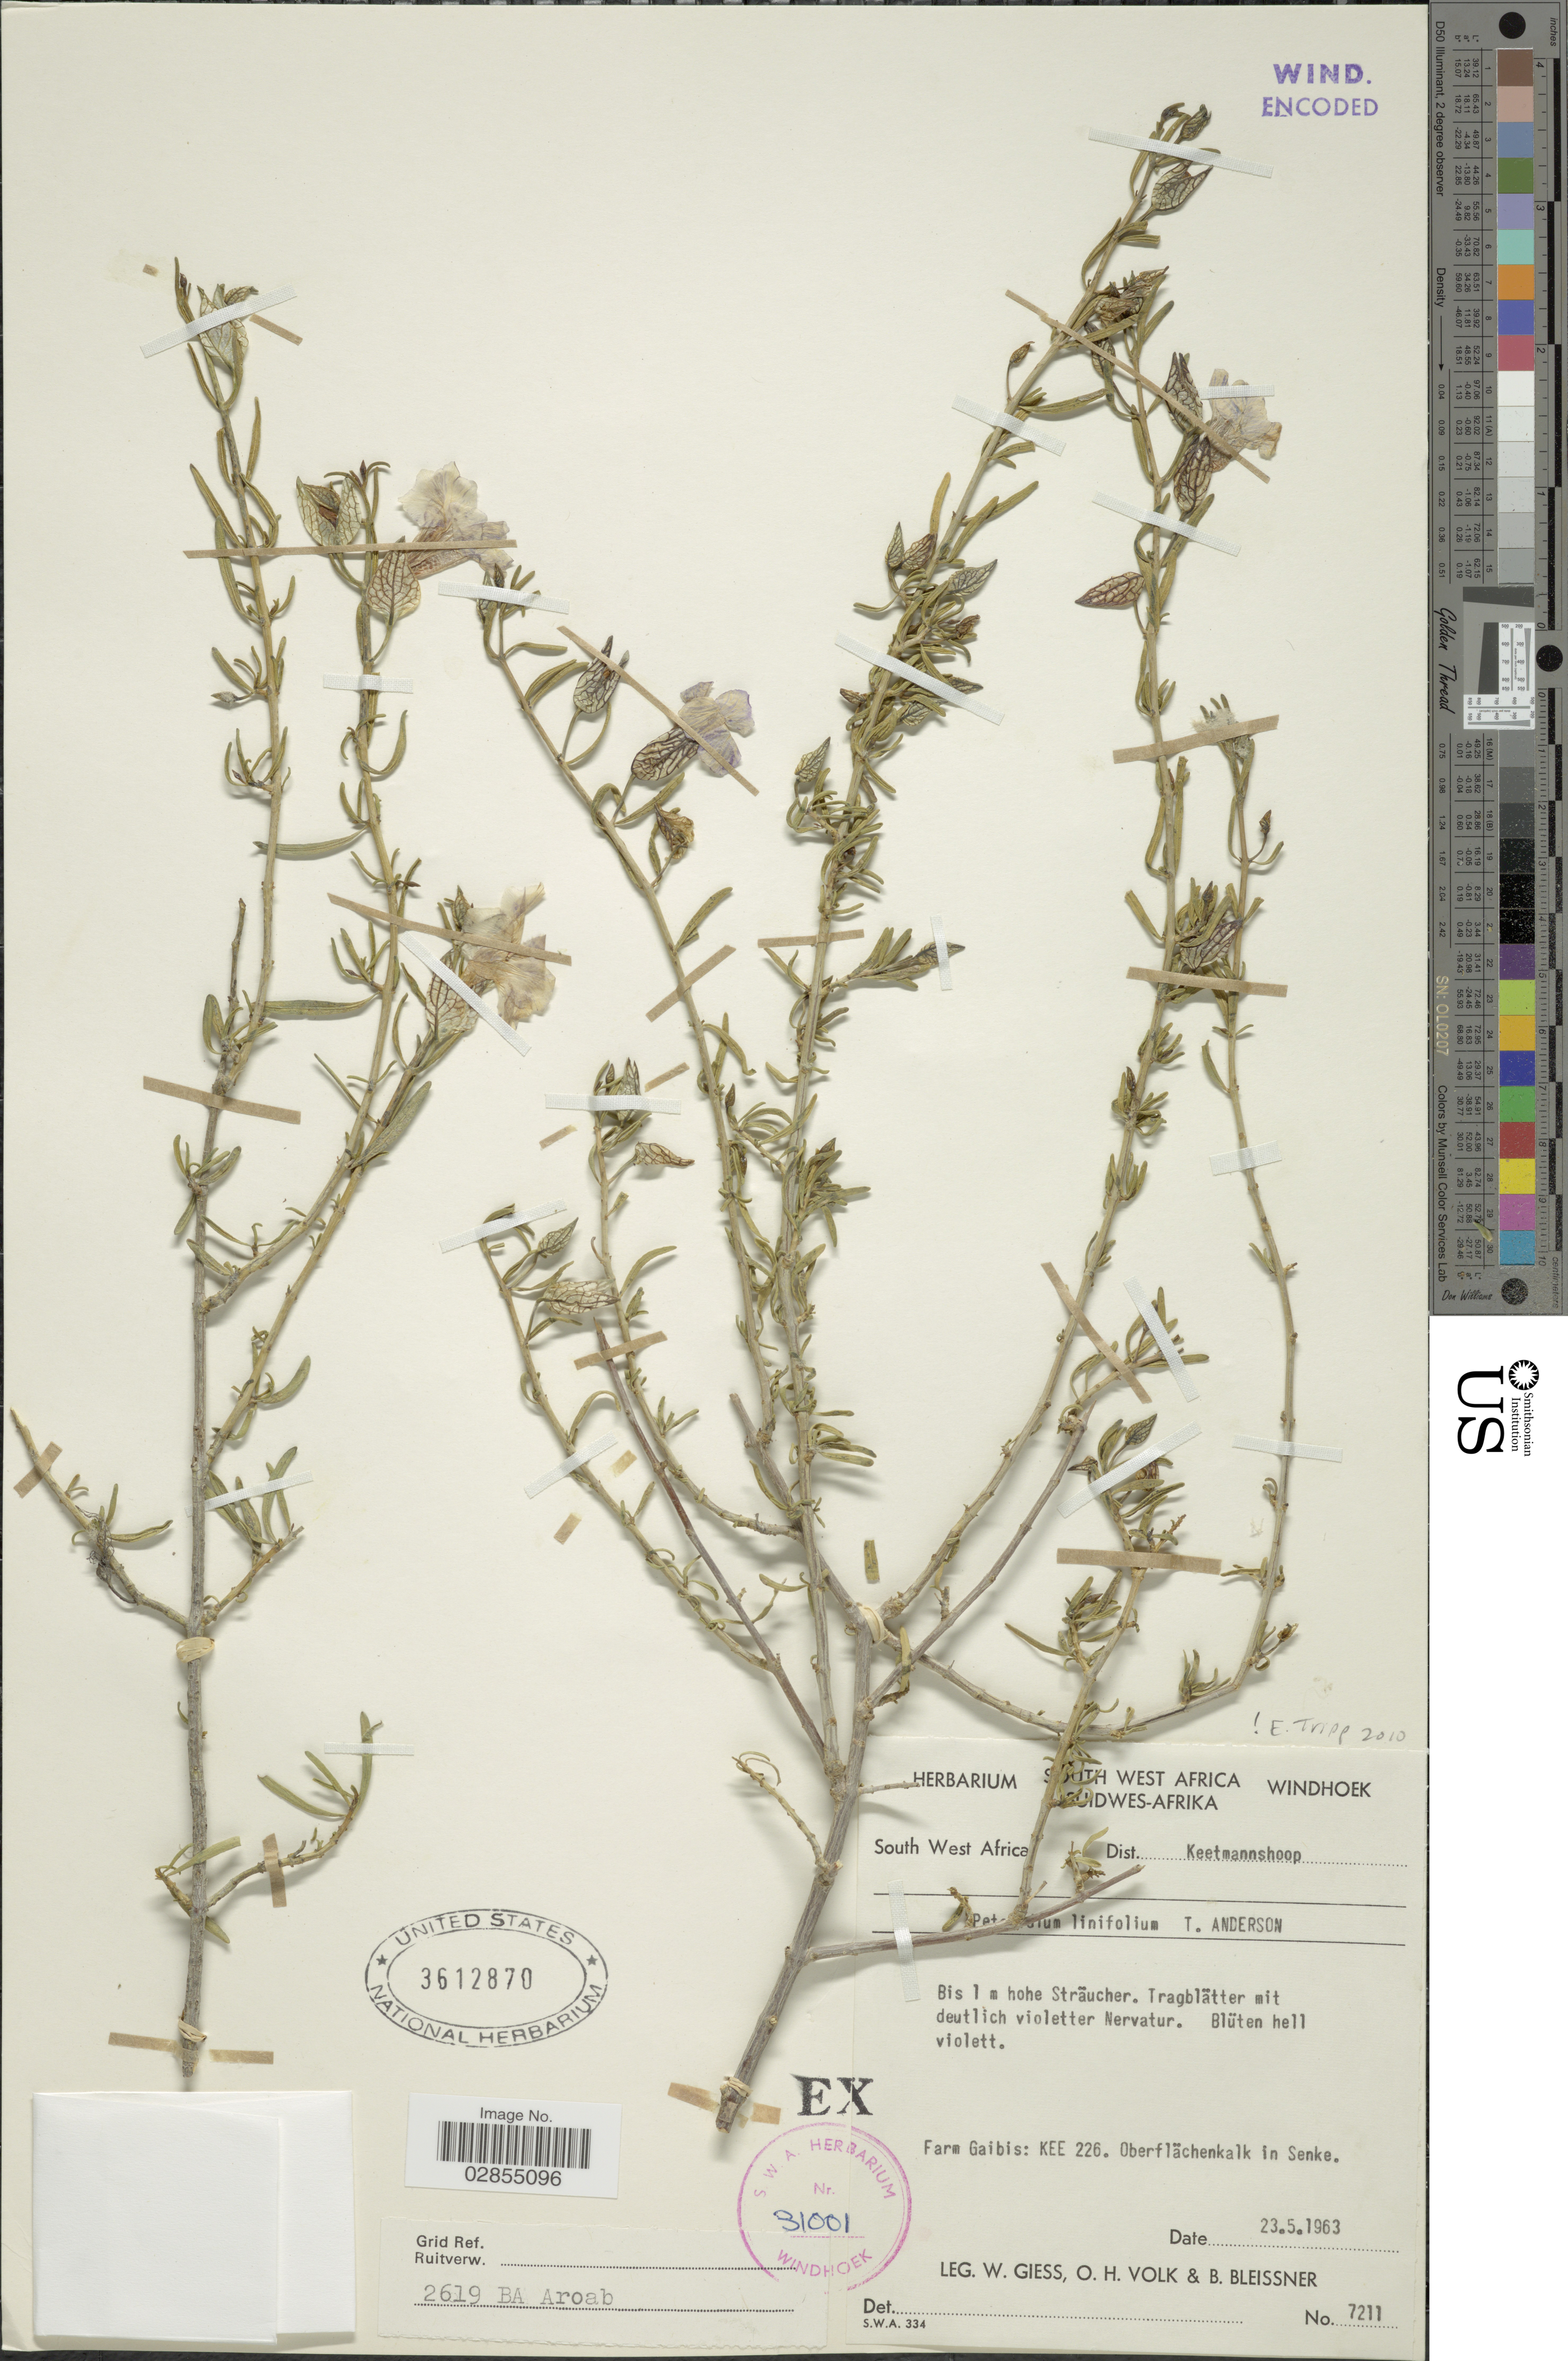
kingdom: Plantae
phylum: Tracheophyta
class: Magnoliopsida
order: Lamiales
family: Acanthaceae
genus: Petalidium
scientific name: Petalidium linifolium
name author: T. Anderson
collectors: W. Giess, O. Volk & B. Bleissner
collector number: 7211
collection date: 1963-05-23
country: Namibia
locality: South West Africa, Dist. Keetmannshoop, Farm Gaibis, KEE 226, Oberflächenkalk in Senke.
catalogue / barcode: US 3612870